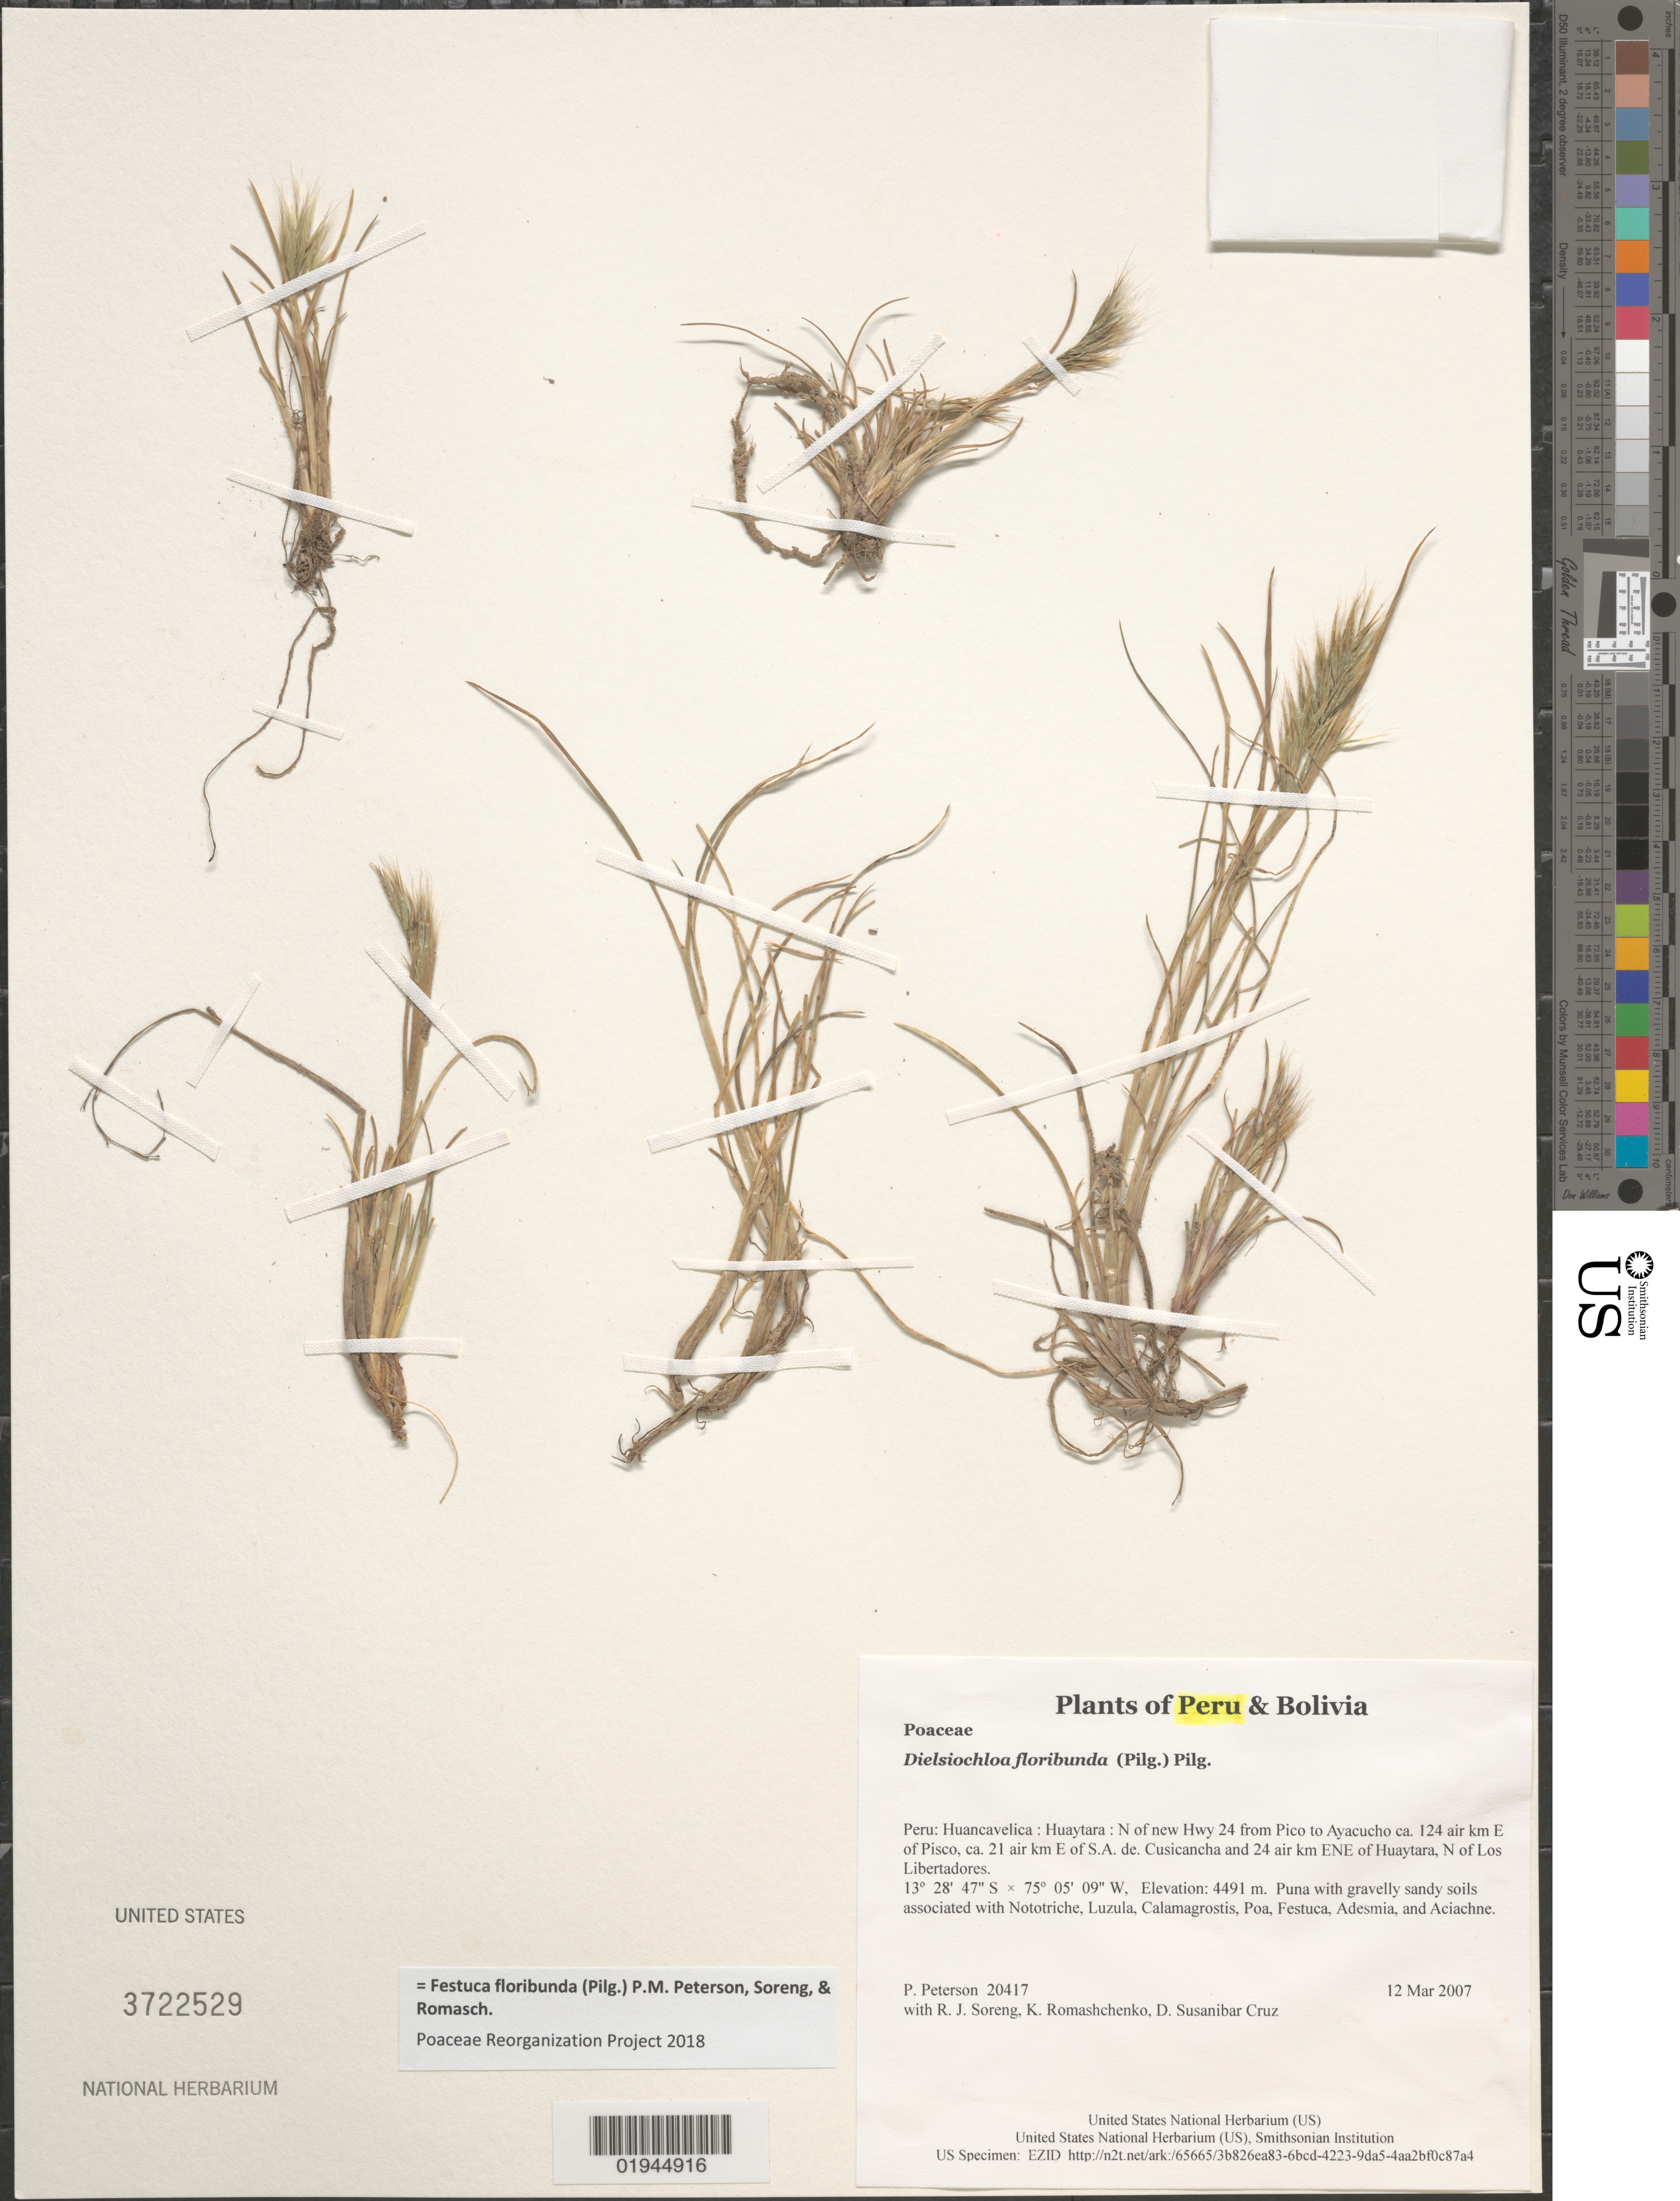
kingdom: Plantae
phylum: Tracheophyta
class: Liliopsida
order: Poales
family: Poaceae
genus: Festuca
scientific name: Festuca floribunda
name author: (Pilg.) P.M. Peterson et al.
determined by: Poaceae Reorganization Project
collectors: P. M. Peterson, R. J. Soreng, K. Romashchenko & D. Susanibar Cruz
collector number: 20417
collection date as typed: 12 Mar 2007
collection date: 2007-03-12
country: Peru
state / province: Huancavelica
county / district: Huaytara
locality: N of new Hwy 24 from Pico to Ayacucho ca. 124 air km E of Pisco, ca. 21 air km E of S.A. de. Cusicancha and 24 air km ENE of Huaytara, N of Los Libertadores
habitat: Puna with gravelly sandy soils associated with Nototriche, Luzula, Calamagrostis, Poa, Festuca, Adesmia, and Aciachne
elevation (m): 4491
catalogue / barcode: US 3722529